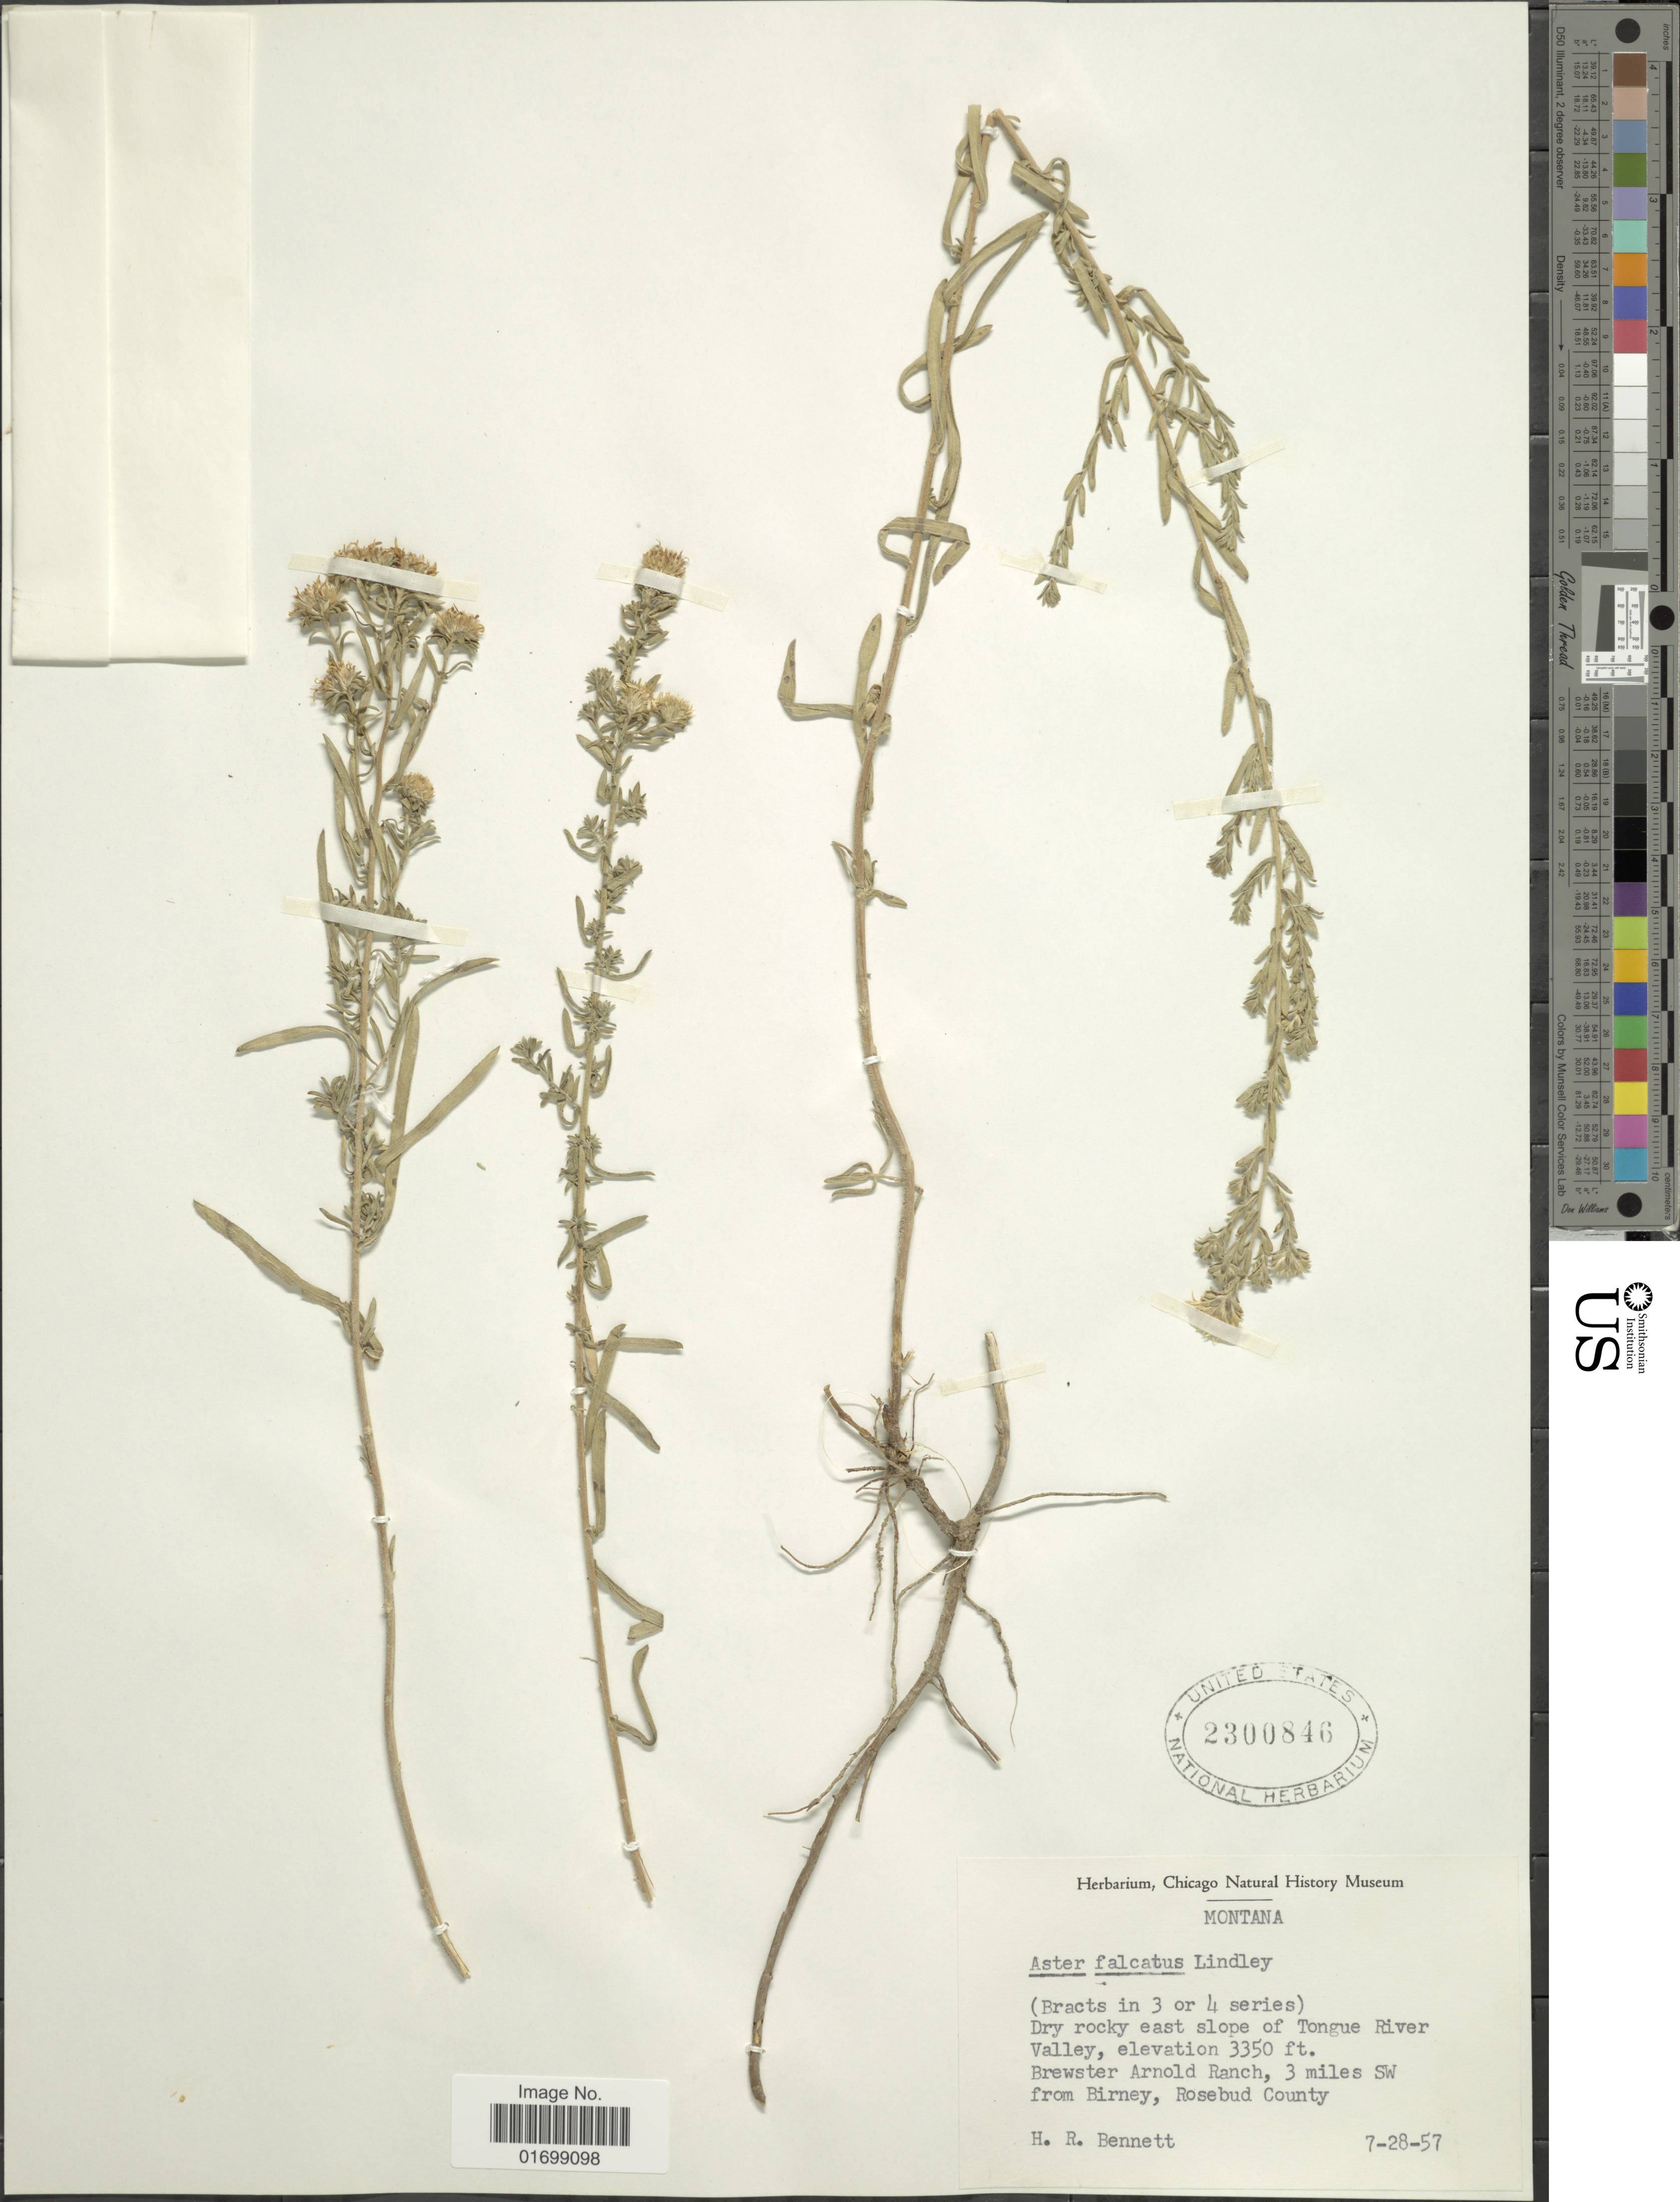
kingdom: Plantae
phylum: Tracheophyta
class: Magnoliopsida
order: Asterales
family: Asteraceae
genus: Symphyotrichum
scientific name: Symphyotrichum falcatum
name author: (Lindl. ex Lindl.) G.L. Nesom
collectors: H. R. Bennett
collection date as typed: Transcribed d/m/y: 28/7/57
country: United States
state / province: Montana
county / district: Rosebud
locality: Dry rocky east slope of Tongue River Valley, Brewster Arnold Ranch, 3 miles SW from Birney.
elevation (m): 1021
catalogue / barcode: US 2300846